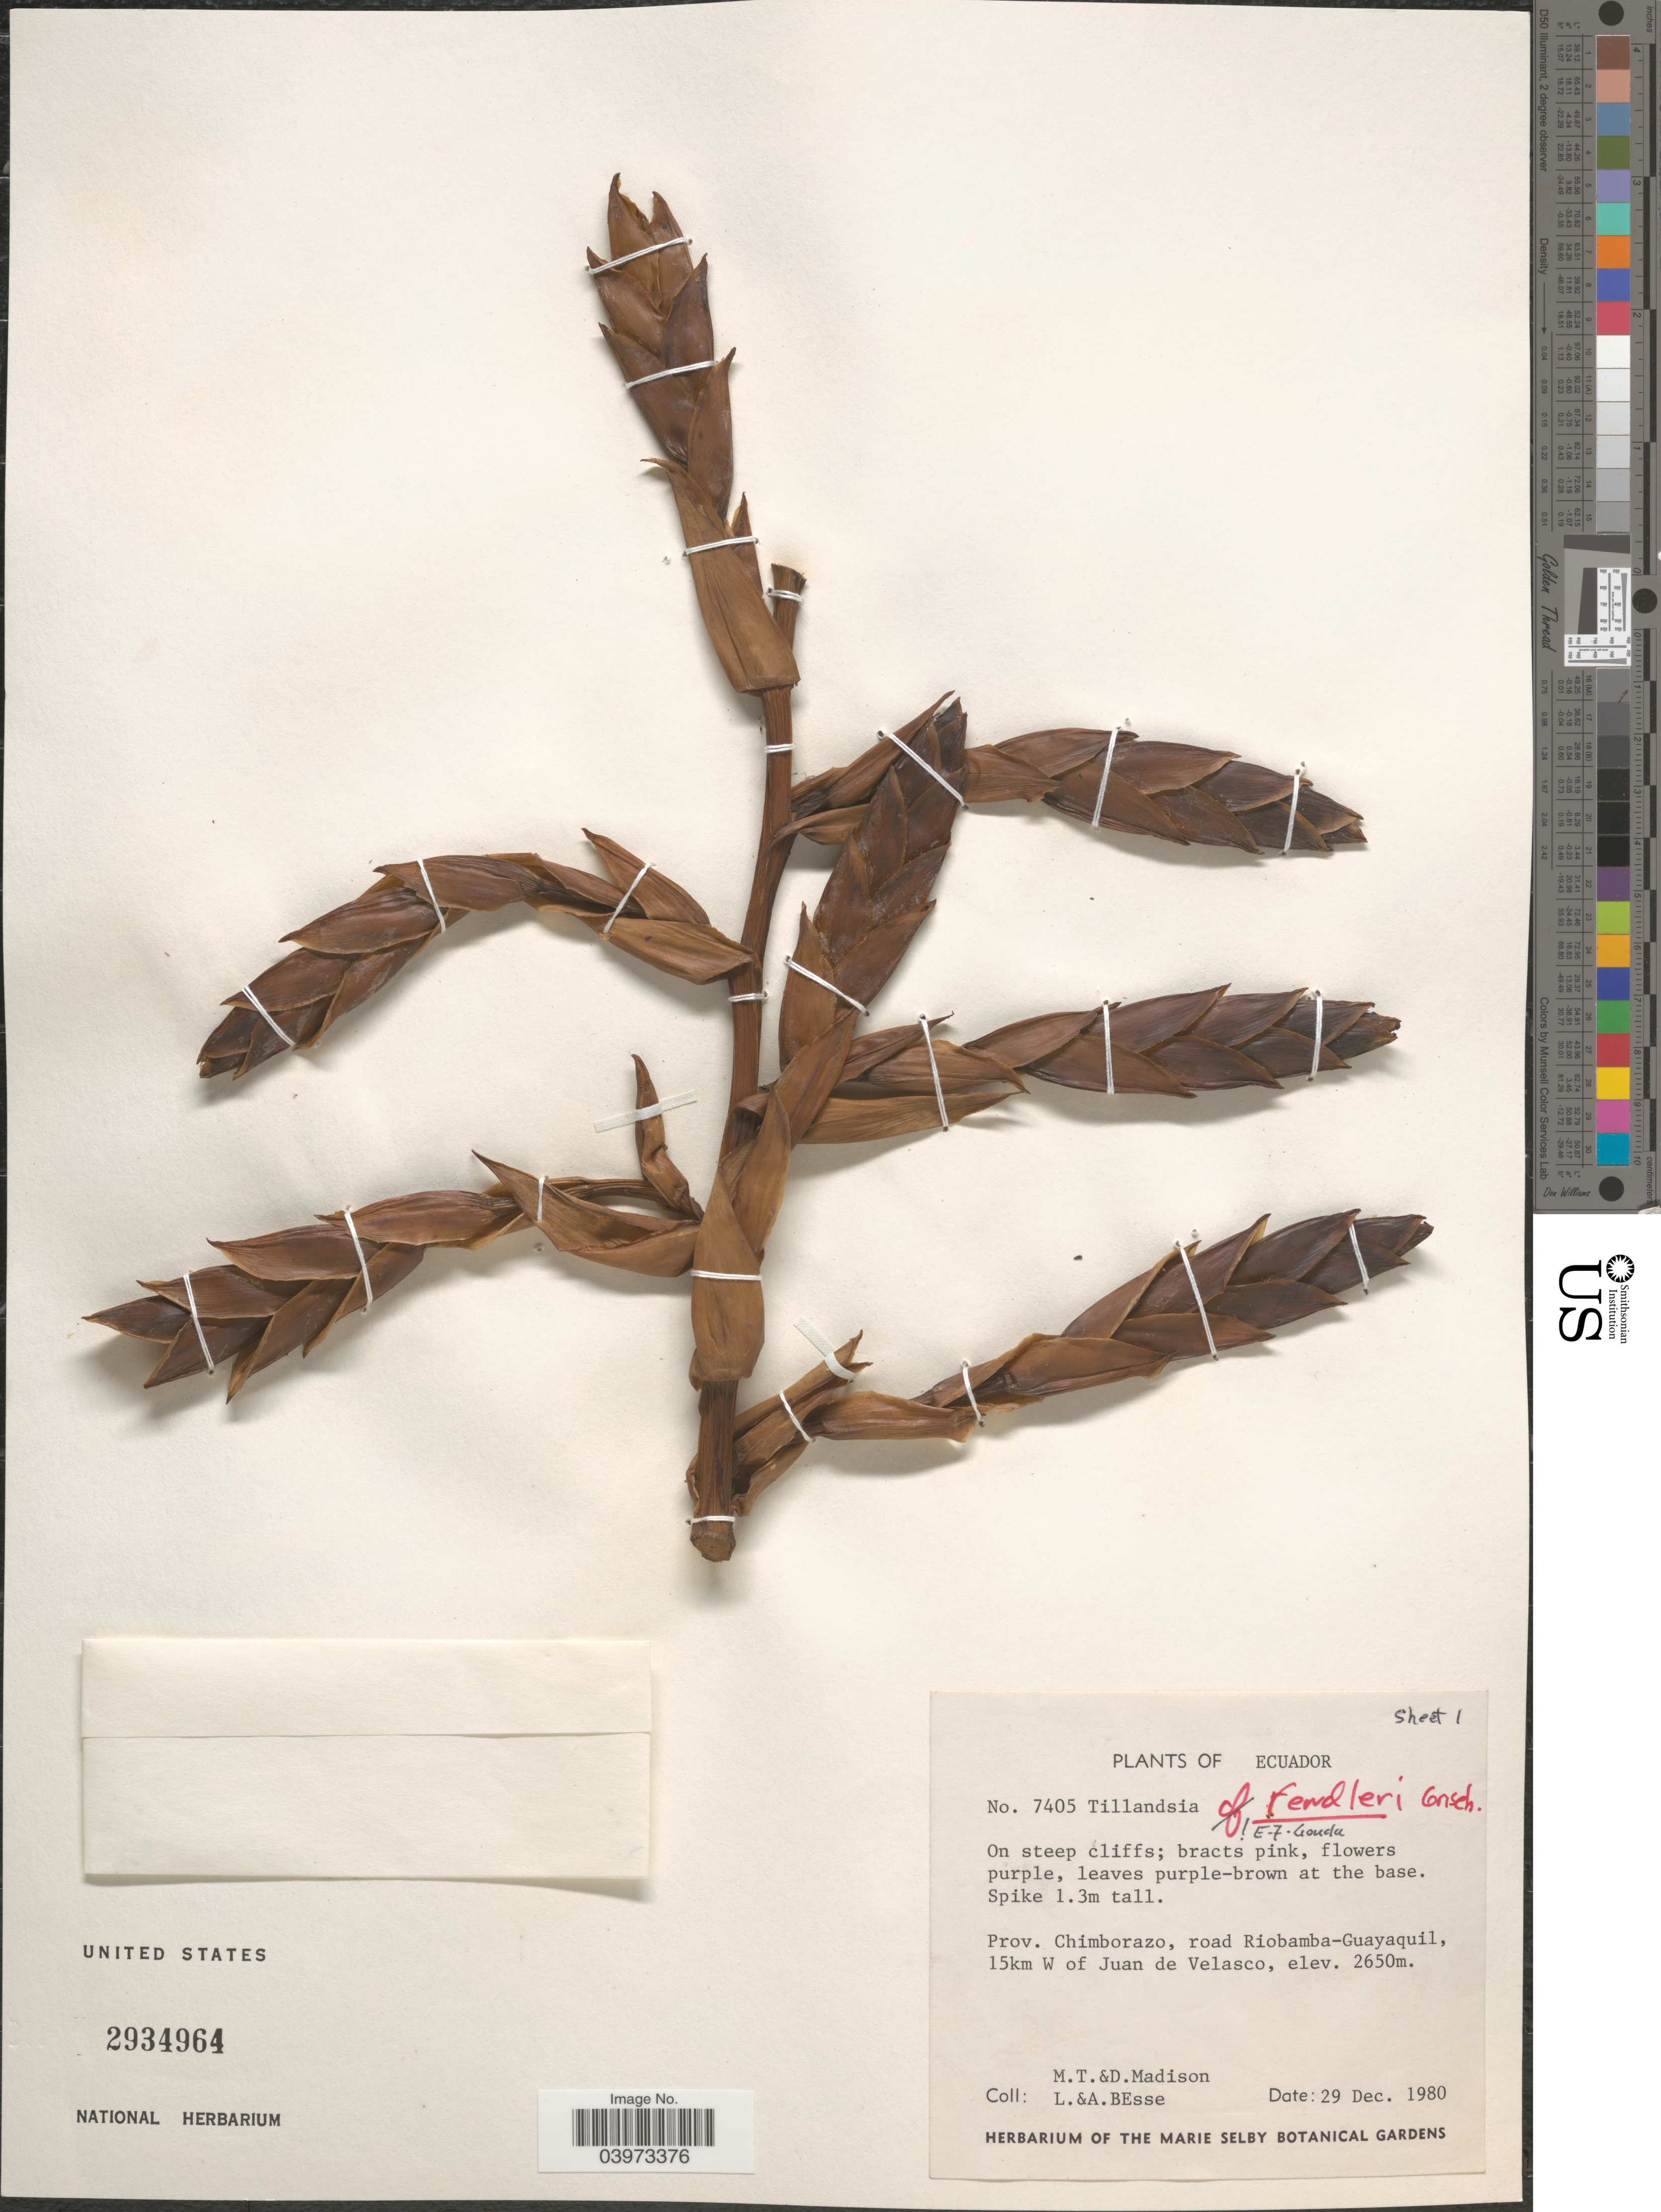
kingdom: Plantae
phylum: Tracheophyta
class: Liliopsida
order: Poales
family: Bromeliaceae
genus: Tillandsia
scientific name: Tillandsia fendleri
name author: Griseb.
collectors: M. T. Madison, D. Madison, L. Besse & A. Besse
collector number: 7405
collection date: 1980-12-29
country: Ecuador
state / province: Chimborazo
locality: Road Riobamba-Guayaquil, 15km W of Juan de Velasco.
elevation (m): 2650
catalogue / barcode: US 2934964